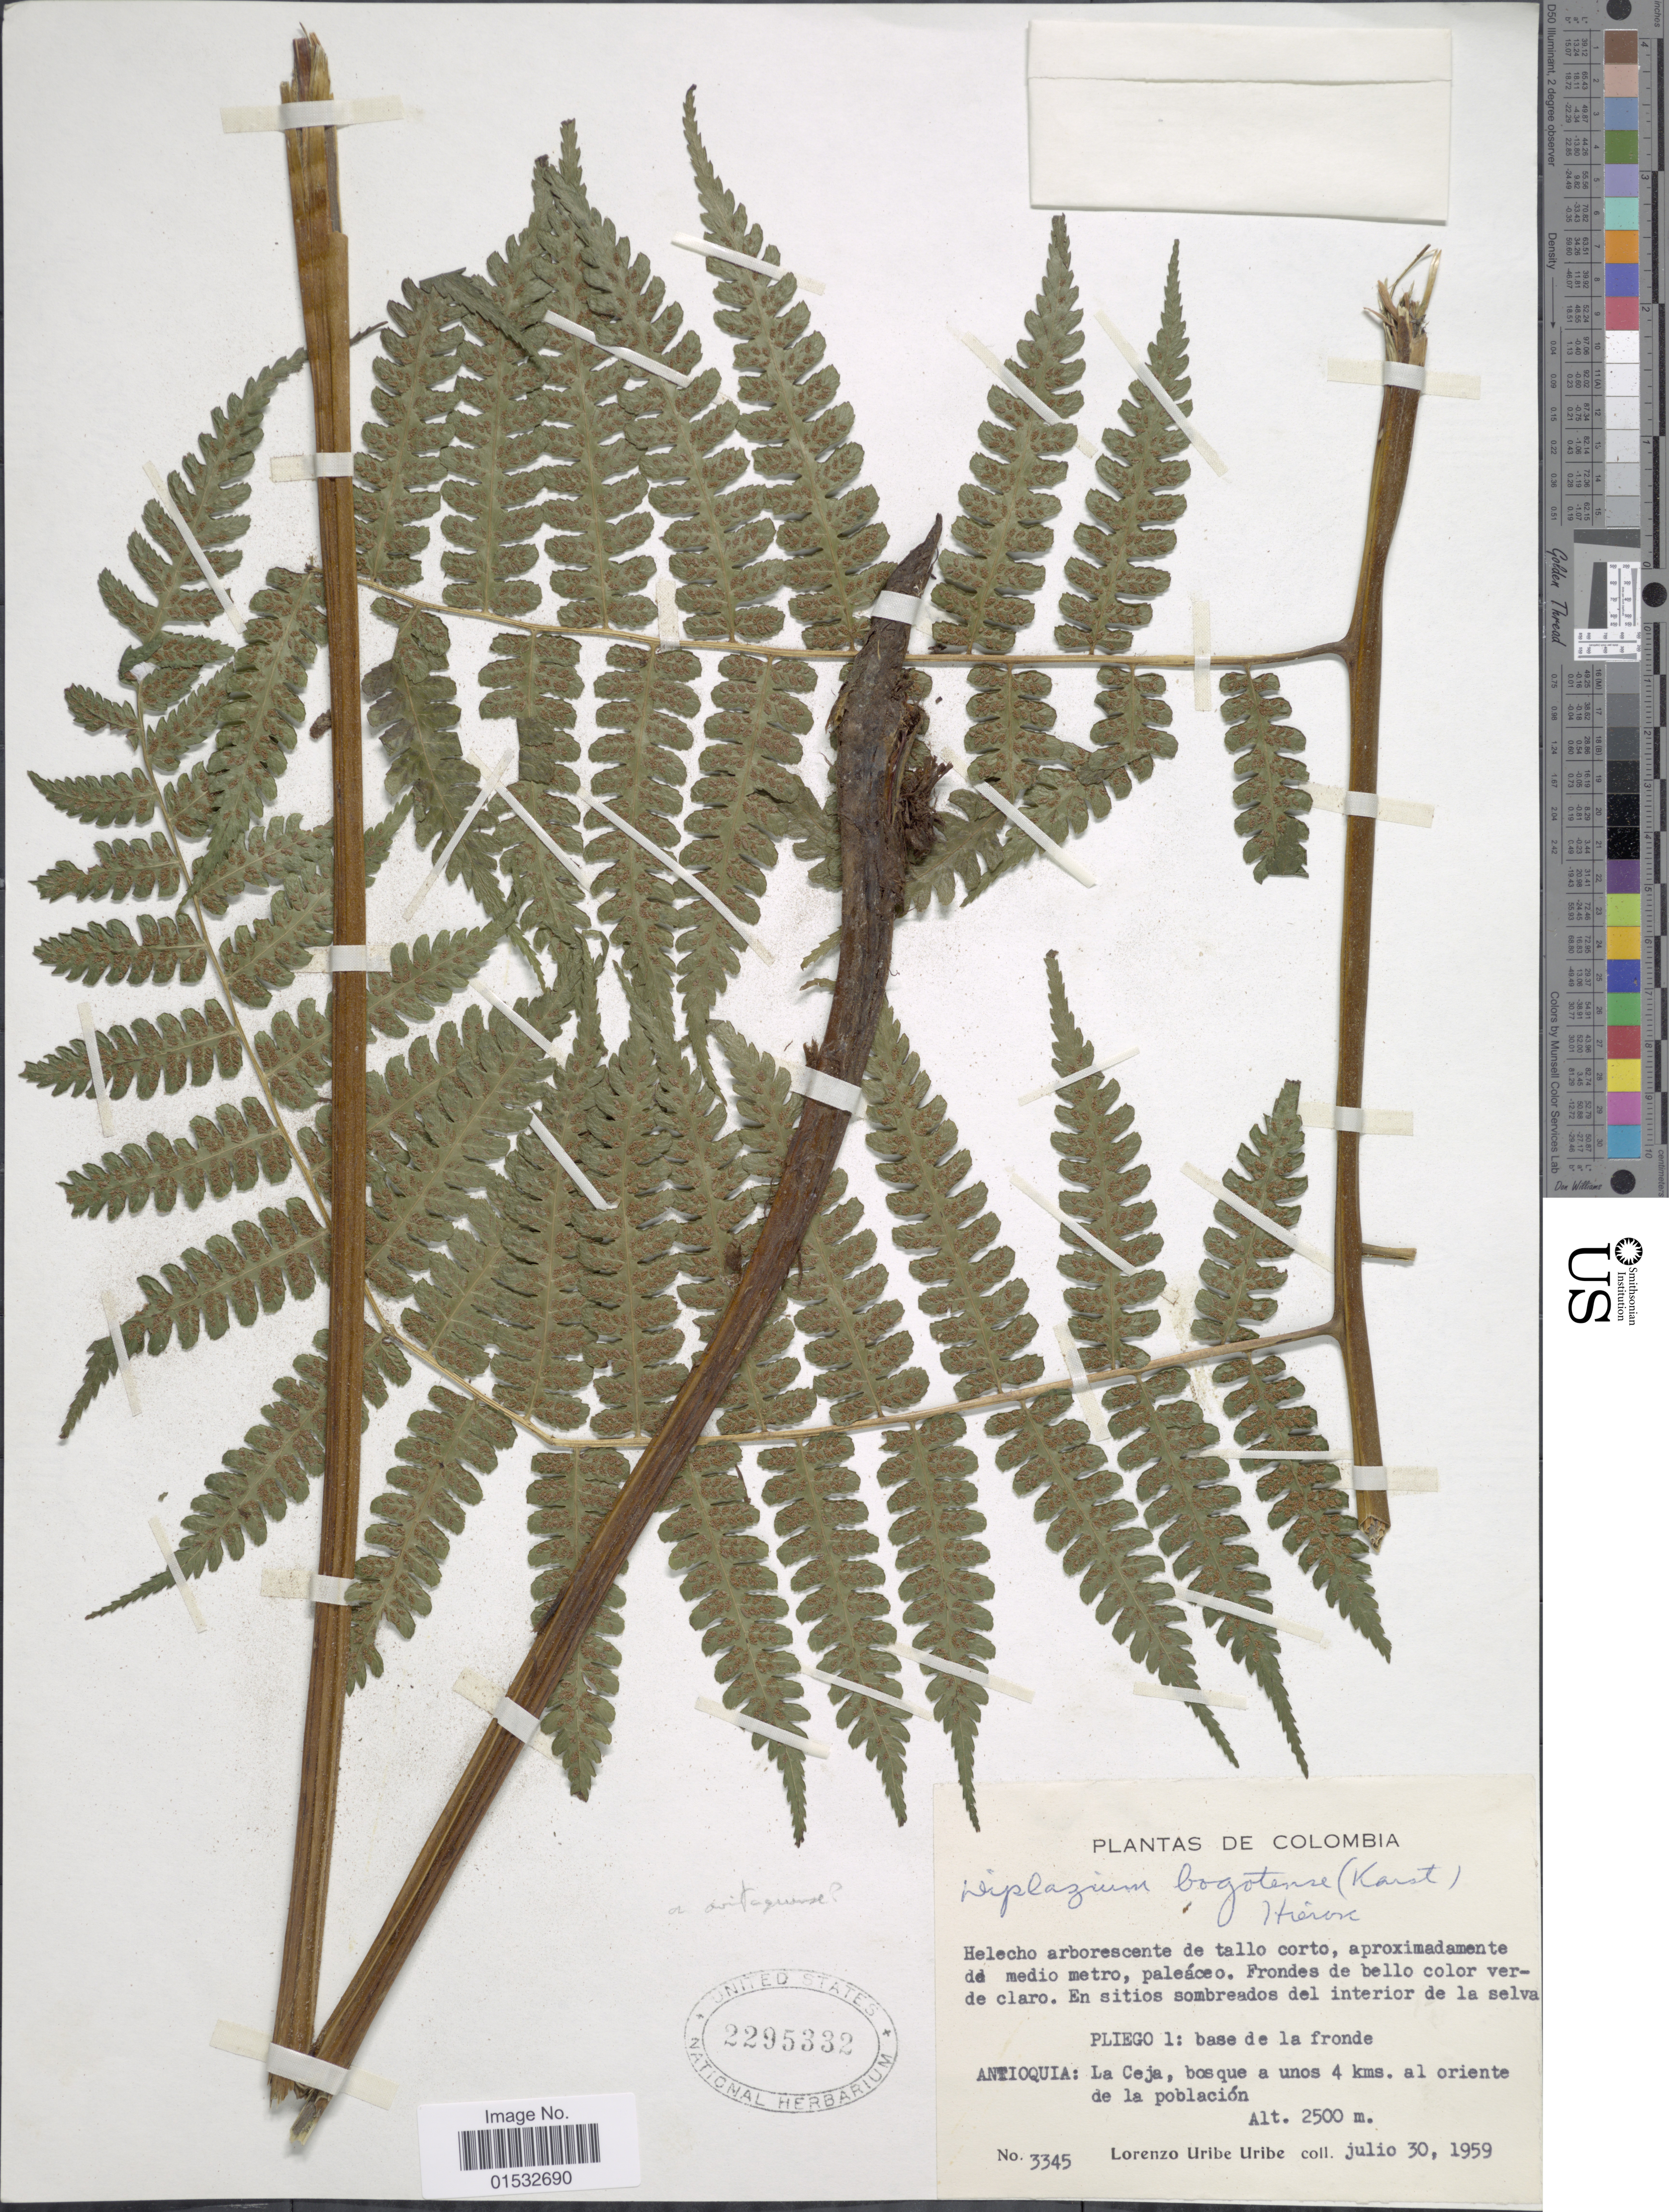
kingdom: Plantae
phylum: Tracheophyta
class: Polypodiopsida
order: Polypodiales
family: Athyriaceae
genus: Diplazium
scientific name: Diplazium bogotense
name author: (H. Karst.) Hieron.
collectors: L. Uribe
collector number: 3345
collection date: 1959-07-30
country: Colombia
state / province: Antioquia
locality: La Ceja, bosque a unos 4 kms. al oriente de la población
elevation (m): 2500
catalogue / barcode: US 2295332